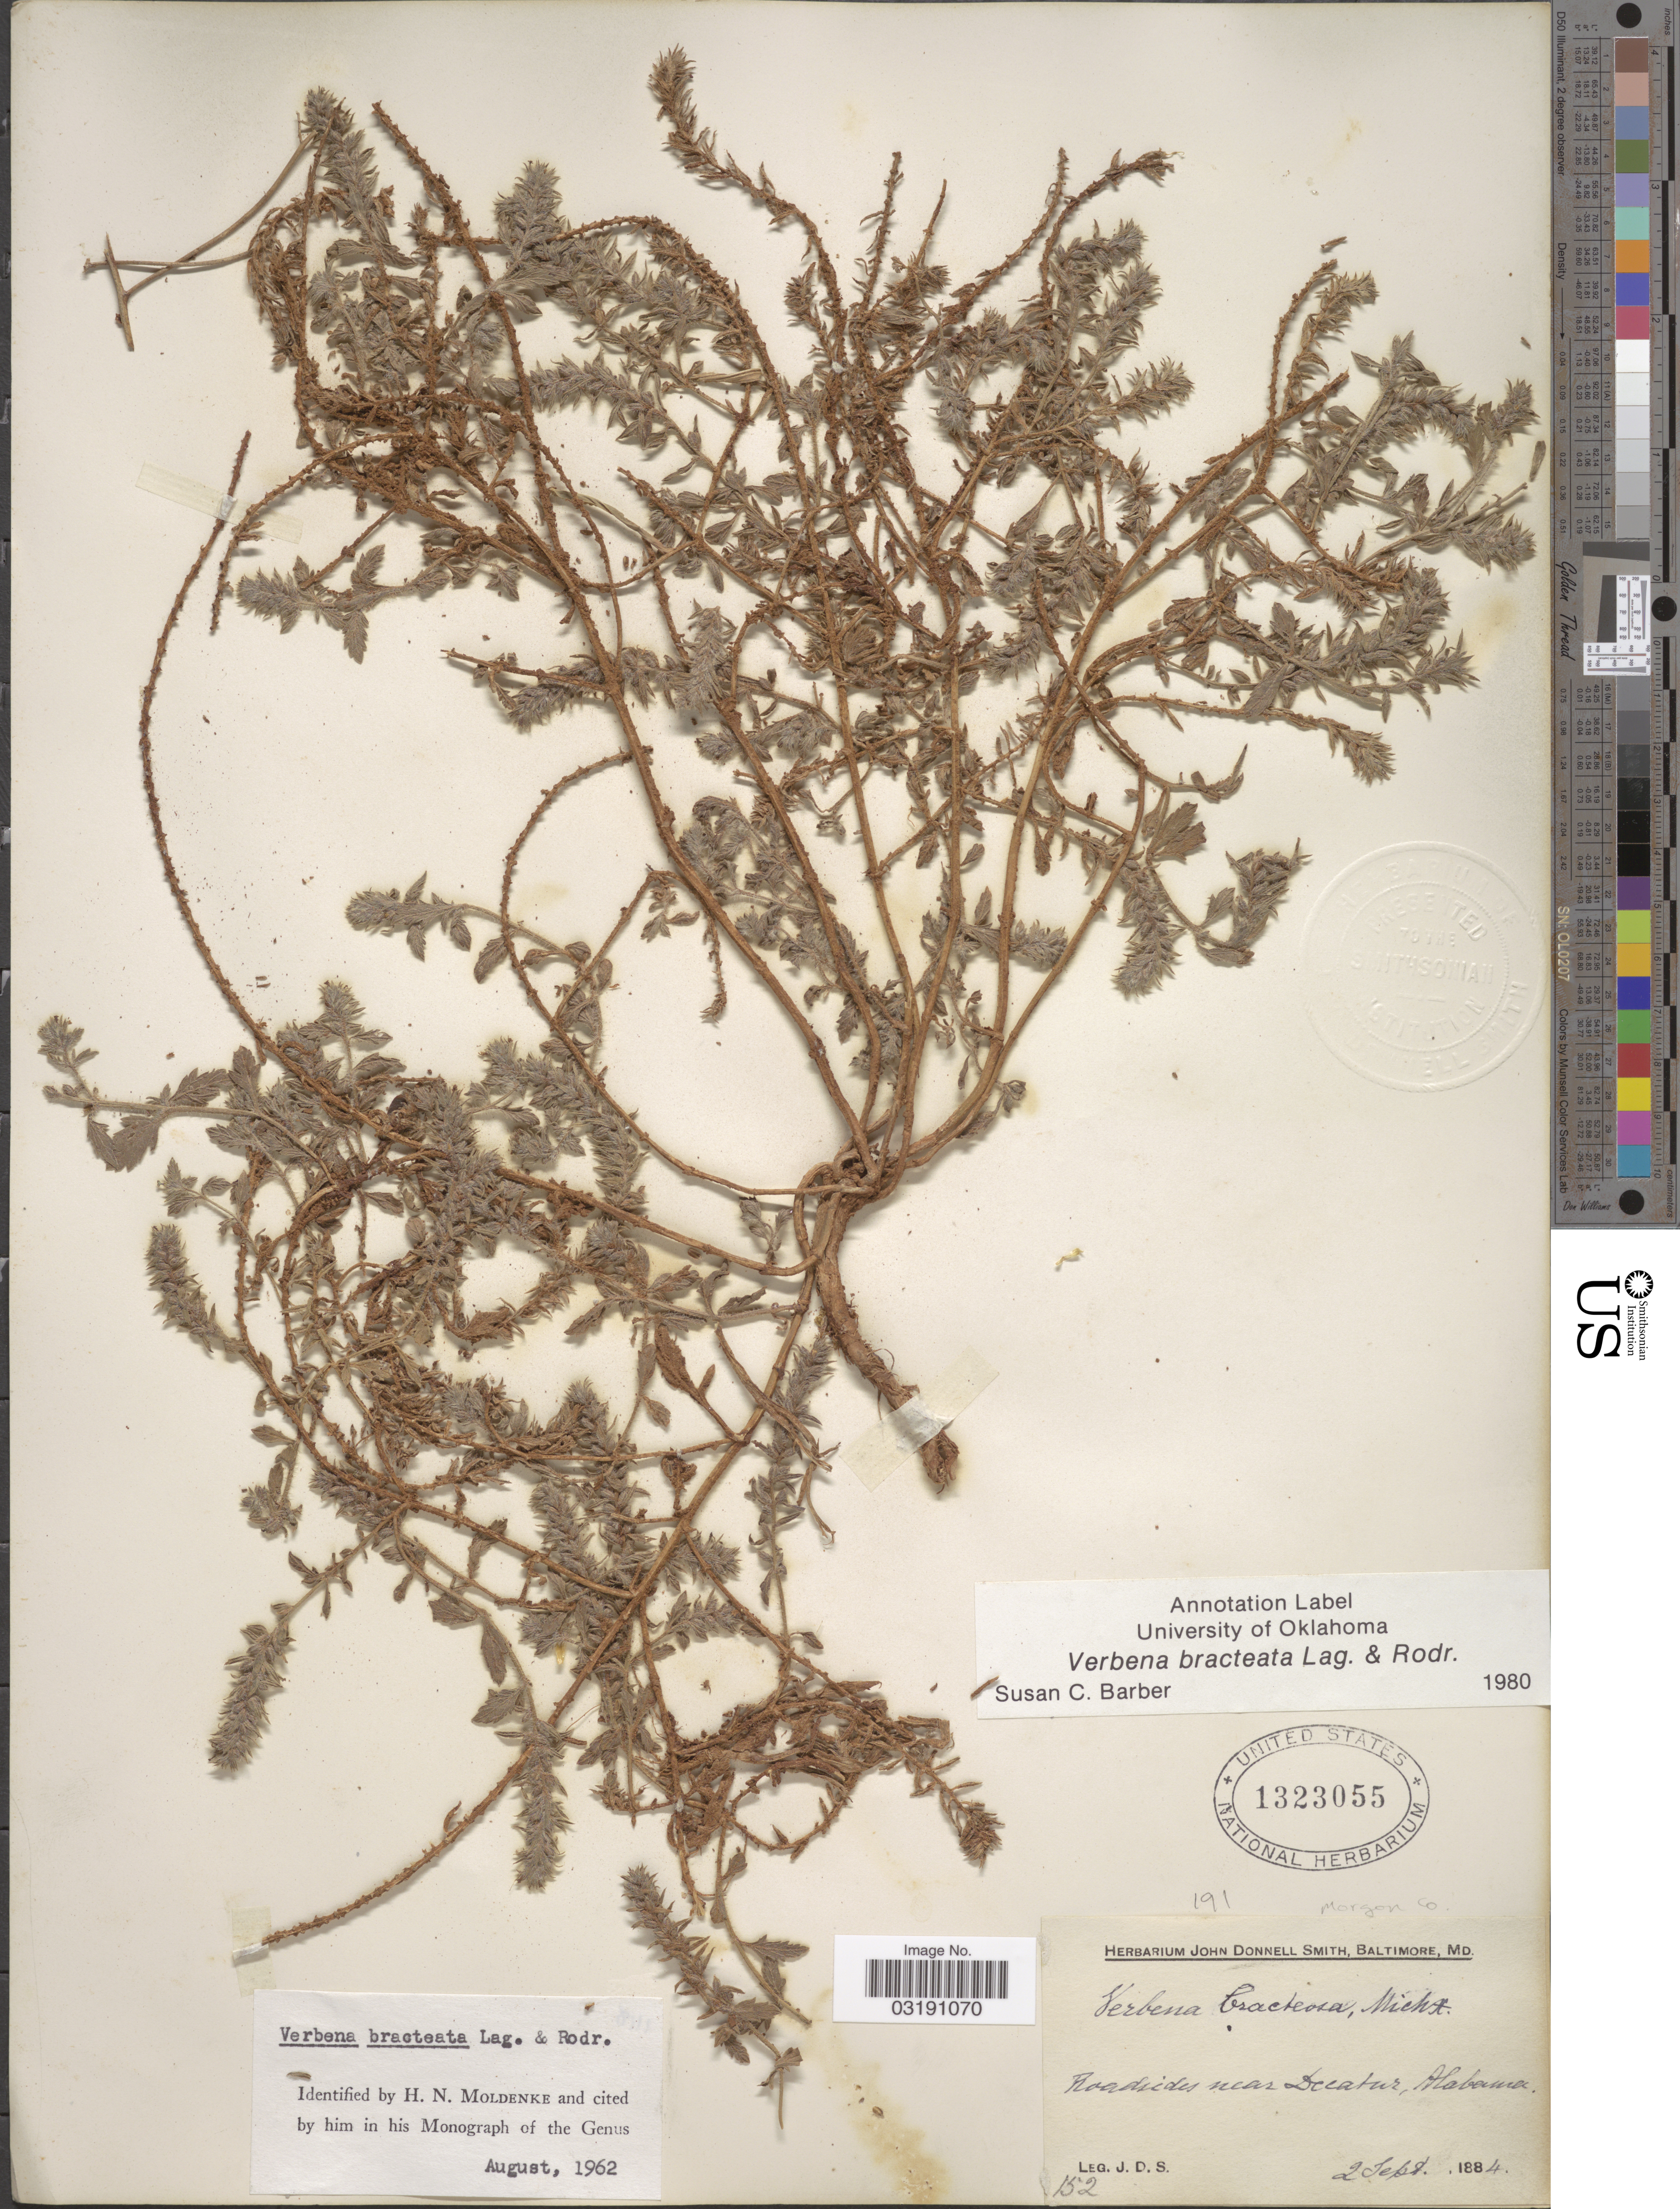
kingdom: Plantae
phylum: Tracheophyta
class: Magnoliopsida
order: Lamiales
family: Verbenaceae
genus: Verbena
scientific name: Verbena bracteata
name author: Cav. ex Lag. & Rodr.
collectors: J. Donnell Smith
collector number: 152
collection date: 1884-09-02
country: United States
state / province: Alabama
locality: Morgan Co. Roadsides near Decatur.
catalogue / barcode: US 1323055